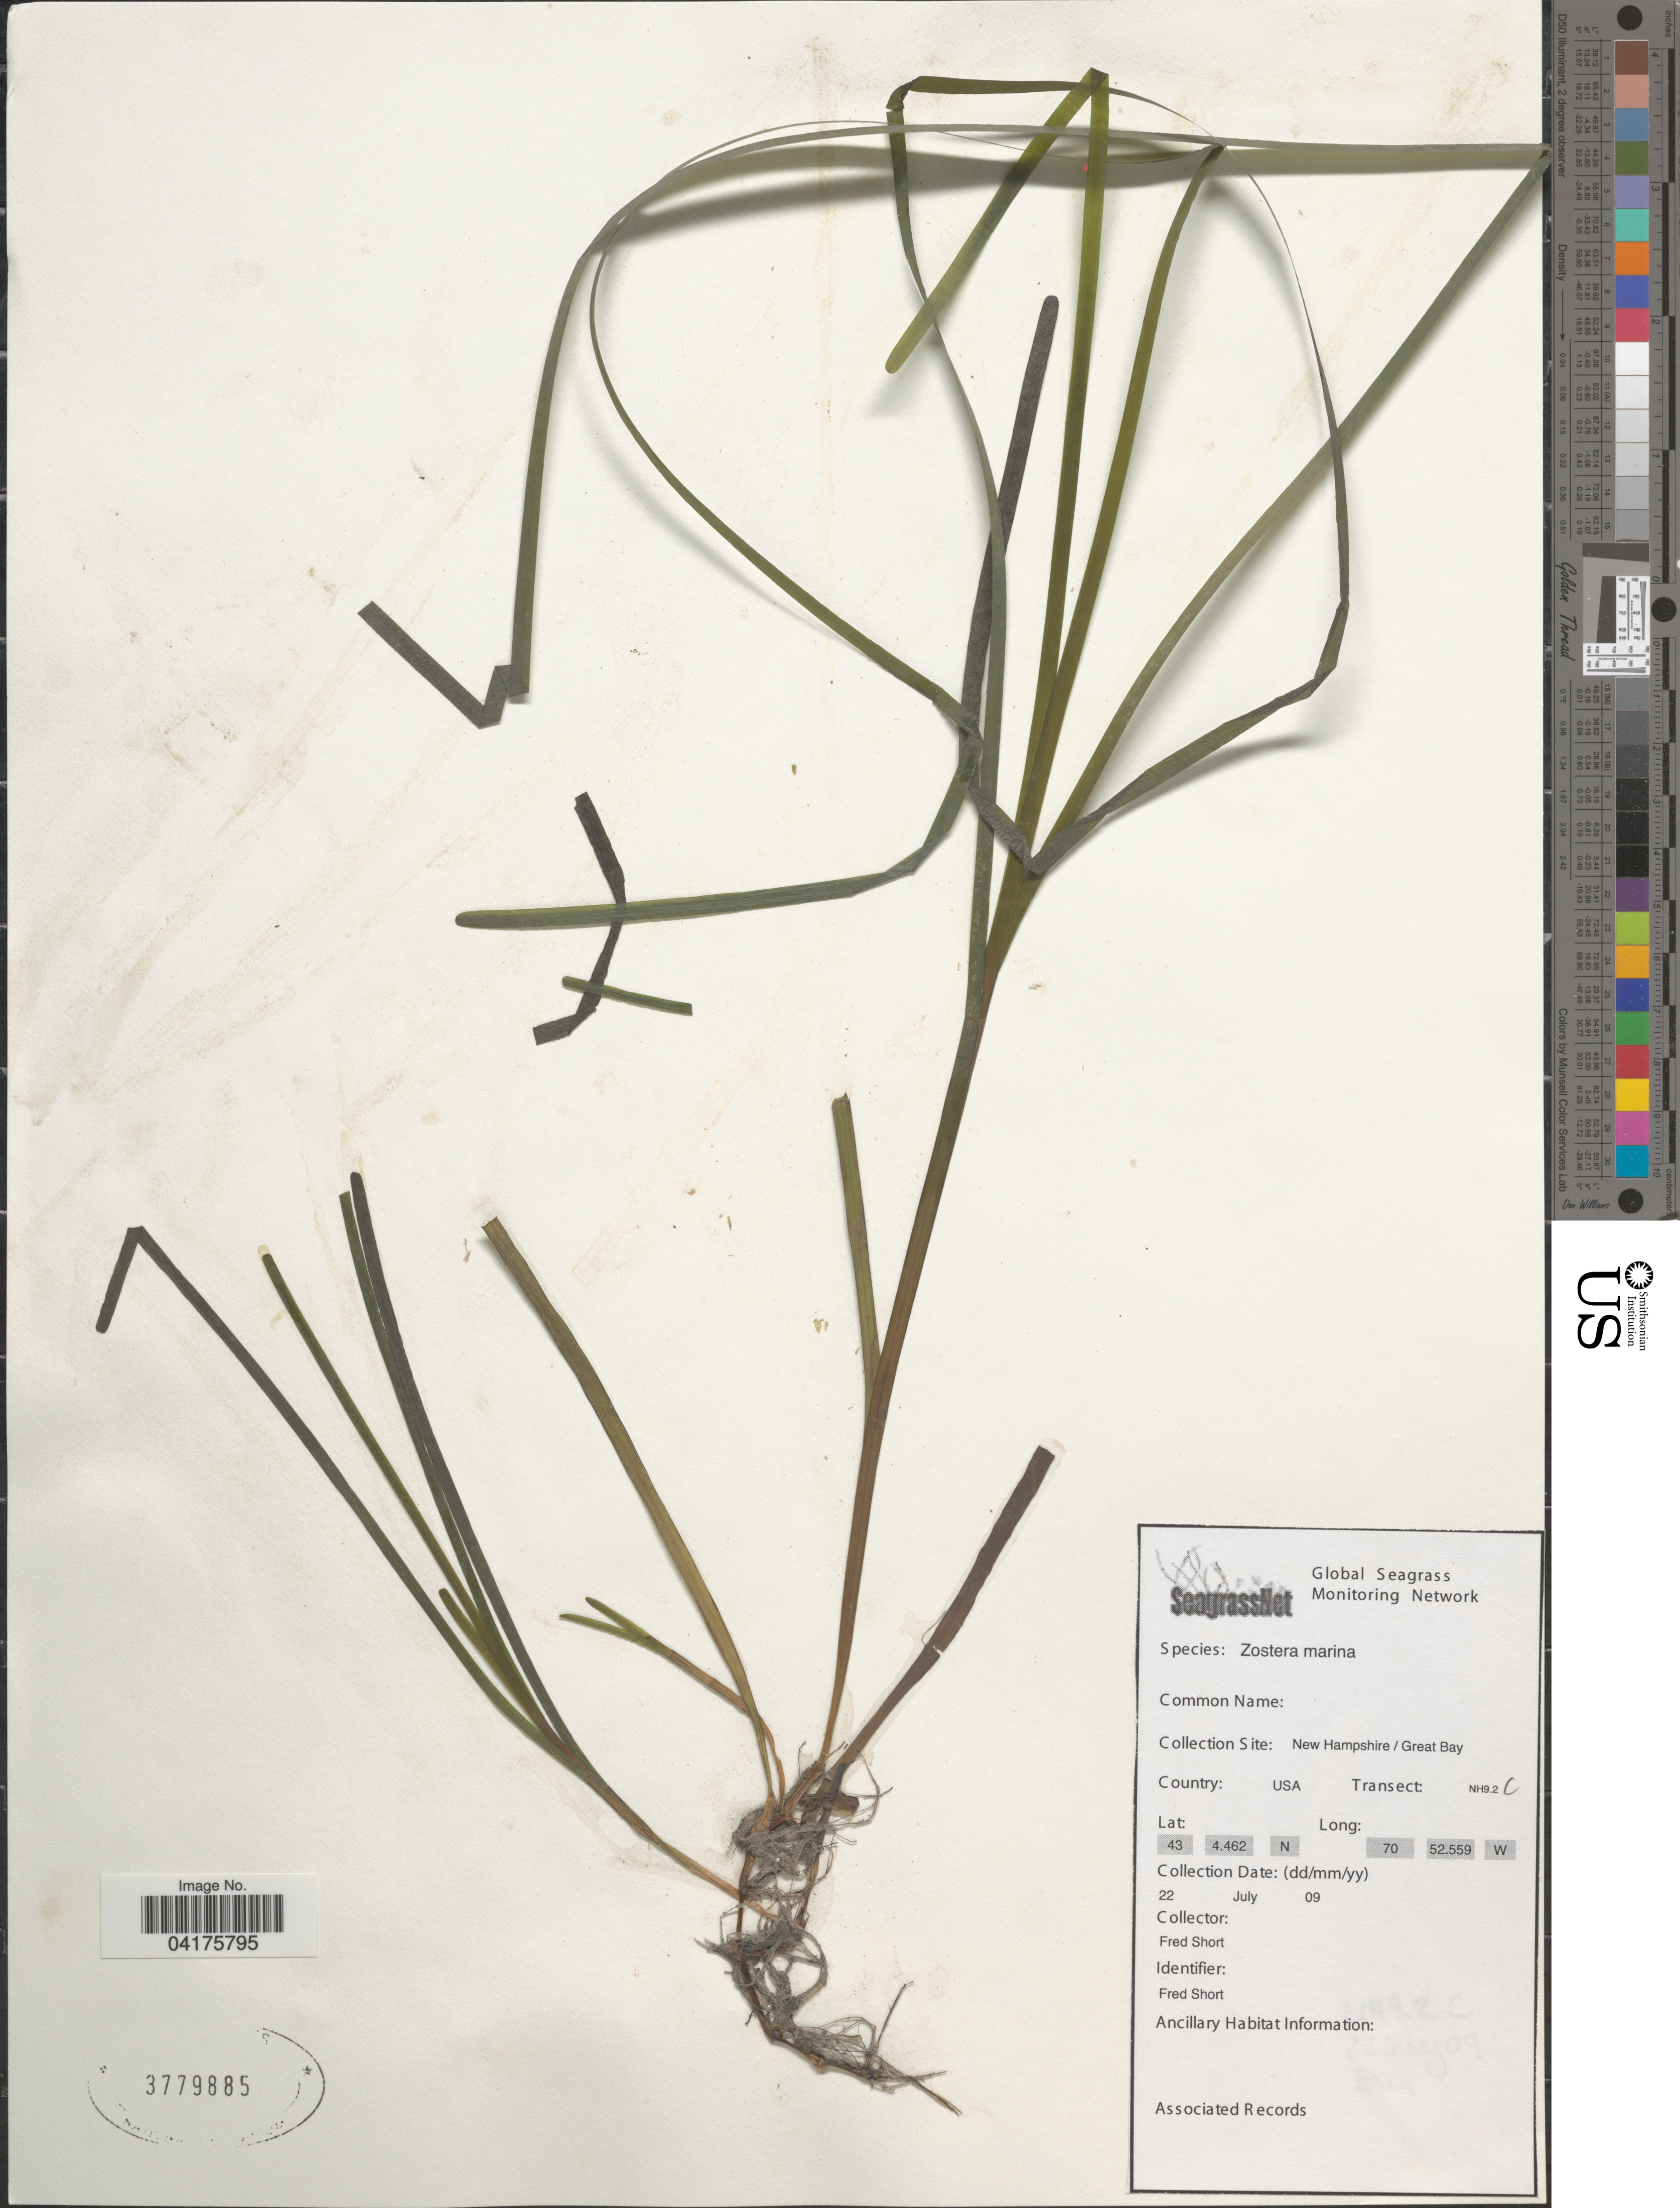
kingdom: Plantae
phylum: Tracheophyta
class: Liliopsida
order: Alismatales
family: Zosteraceae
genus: Zostera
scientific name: Zostera marina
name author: L.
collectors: F. Short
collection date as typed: Transcribed d/m/y: 22/7/9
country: United States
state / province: New Hampshire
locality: Great Bay.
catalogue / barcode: US 3779885